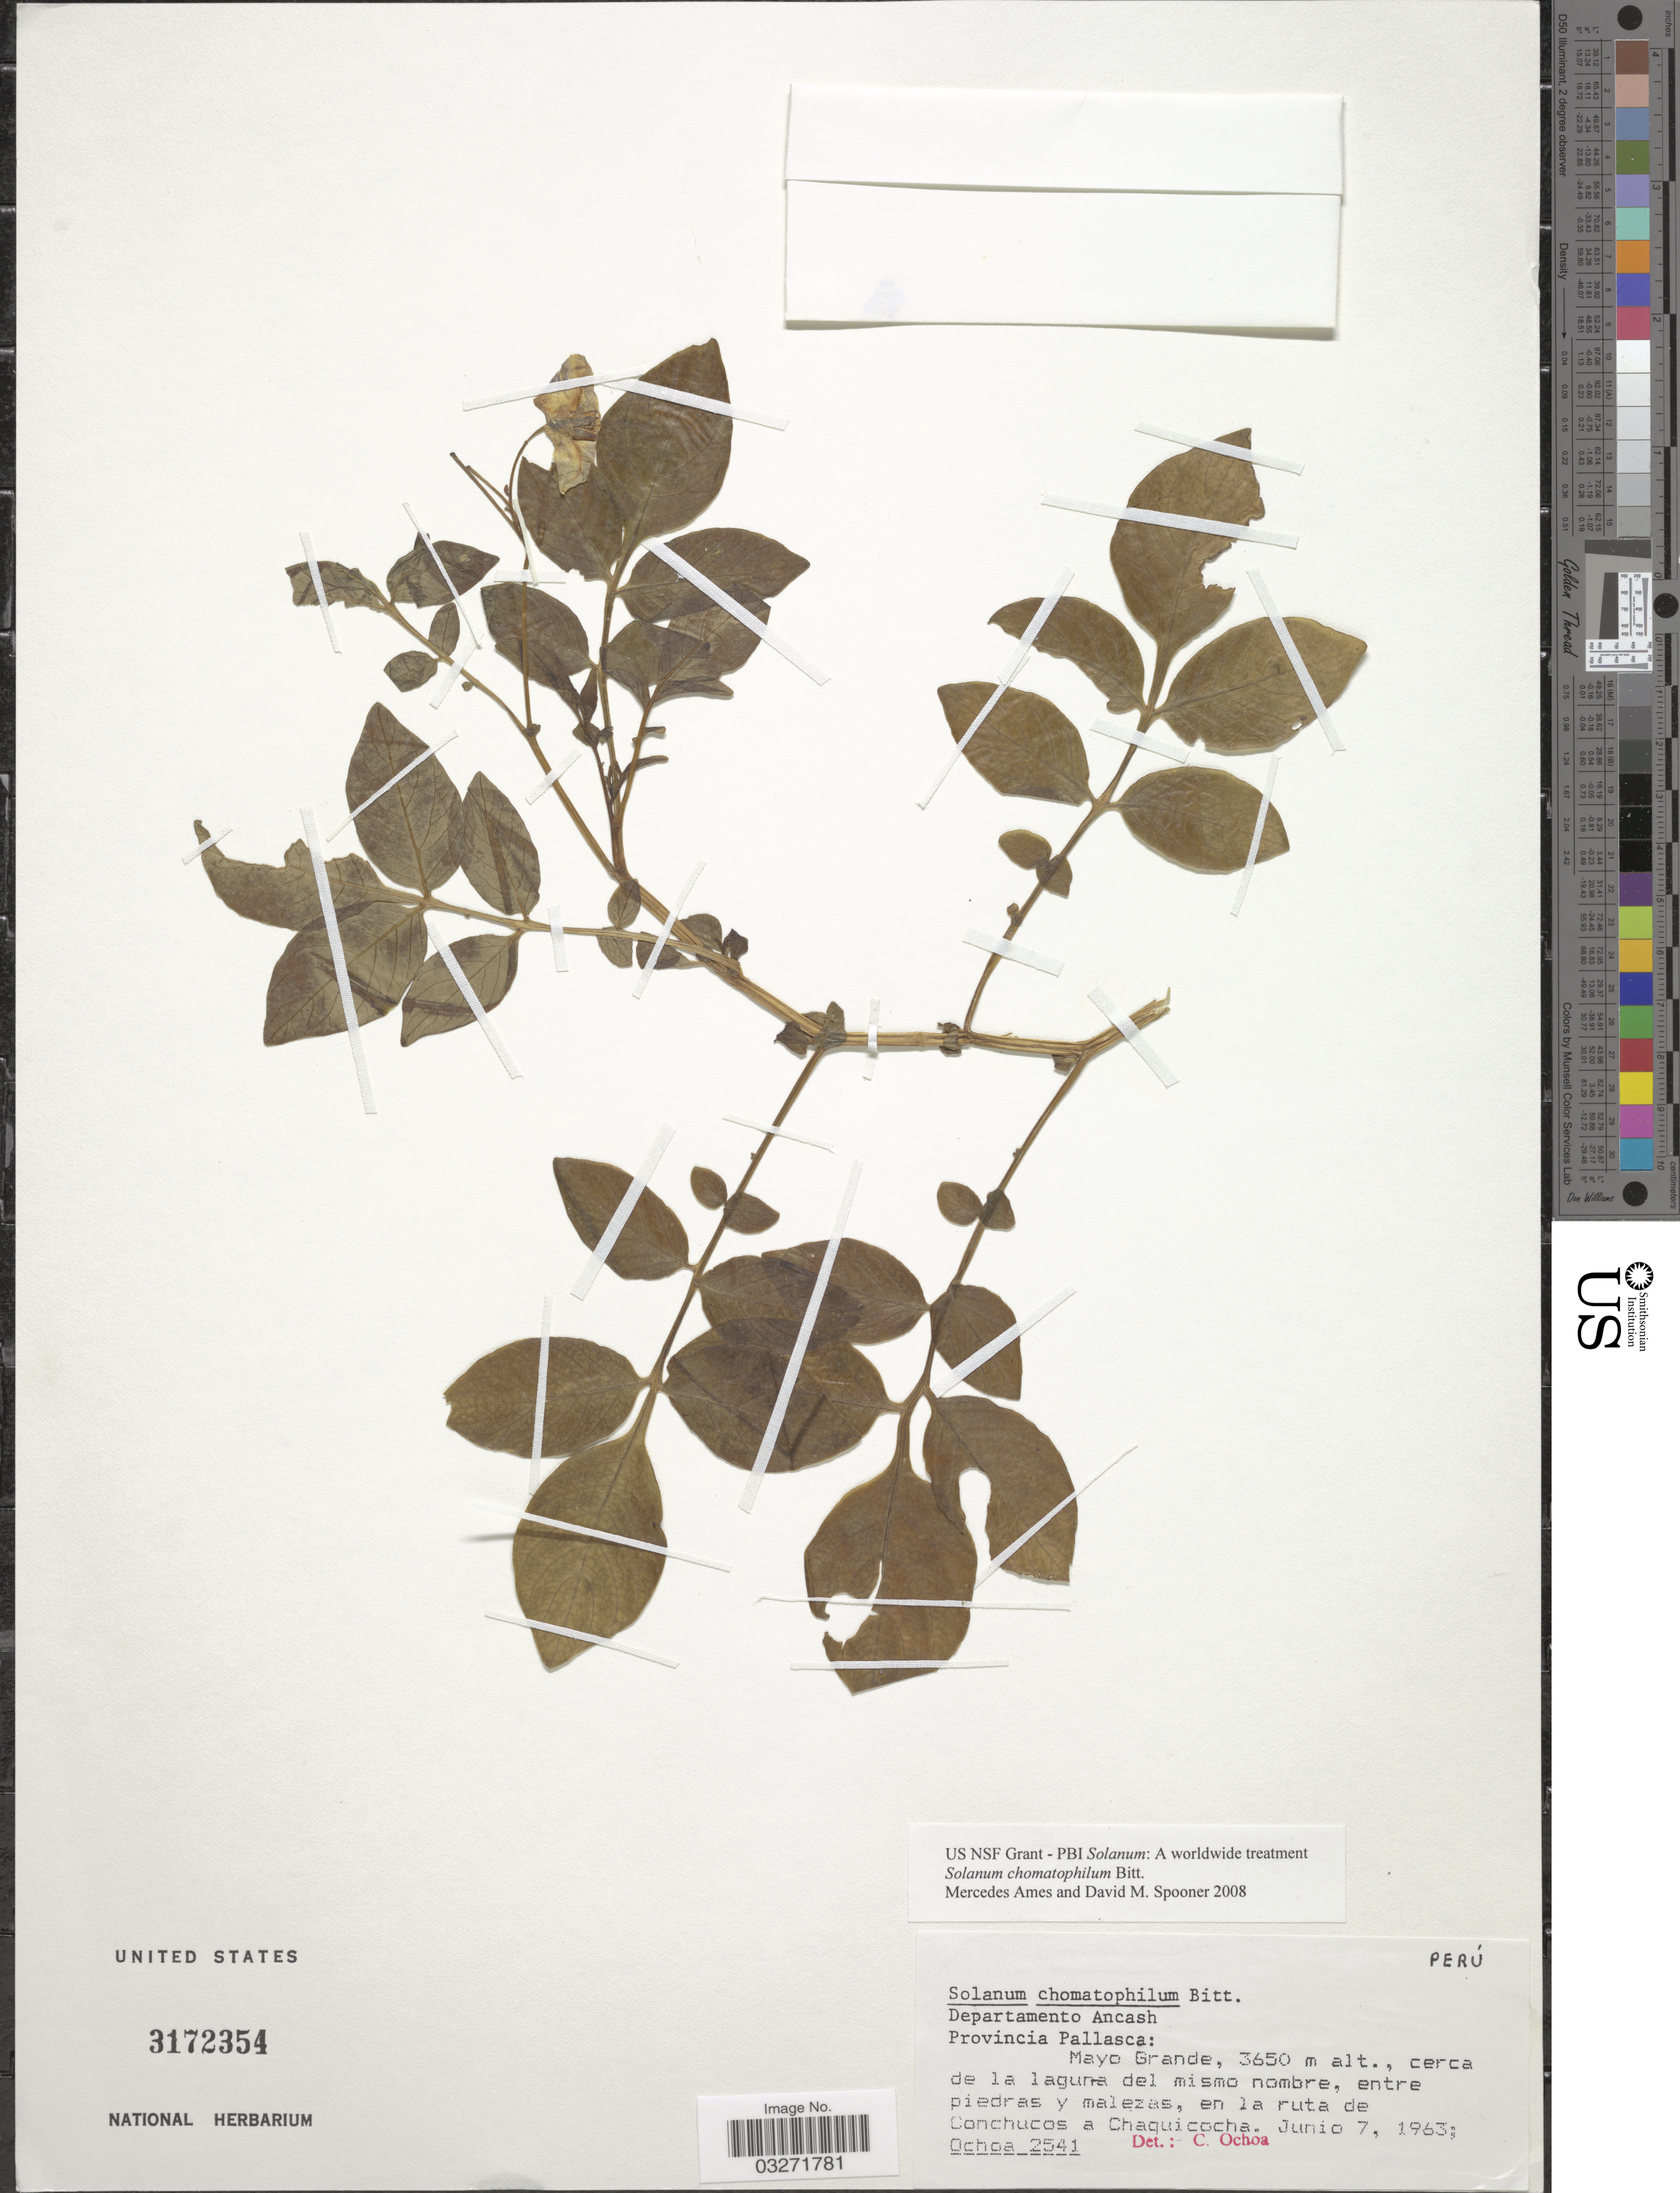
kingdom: Plantae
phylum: Tracheophyta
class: Magnoliopsida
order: Solanales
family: Solanaceae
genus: Solanum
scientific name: Solanum chomatophilum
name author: Bitter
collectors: -. Ochoa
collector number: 2541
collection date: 1963-06-07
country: Peru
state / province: Ancash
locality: Departamento Ancash. Provincia Pallasca: Mayo Grande, cerca de la laguna del mismo nombre, entre piedras y malezas, en la ruta de Conchucos a Chaquicocha.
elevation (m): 3650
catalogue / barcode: US 3172354